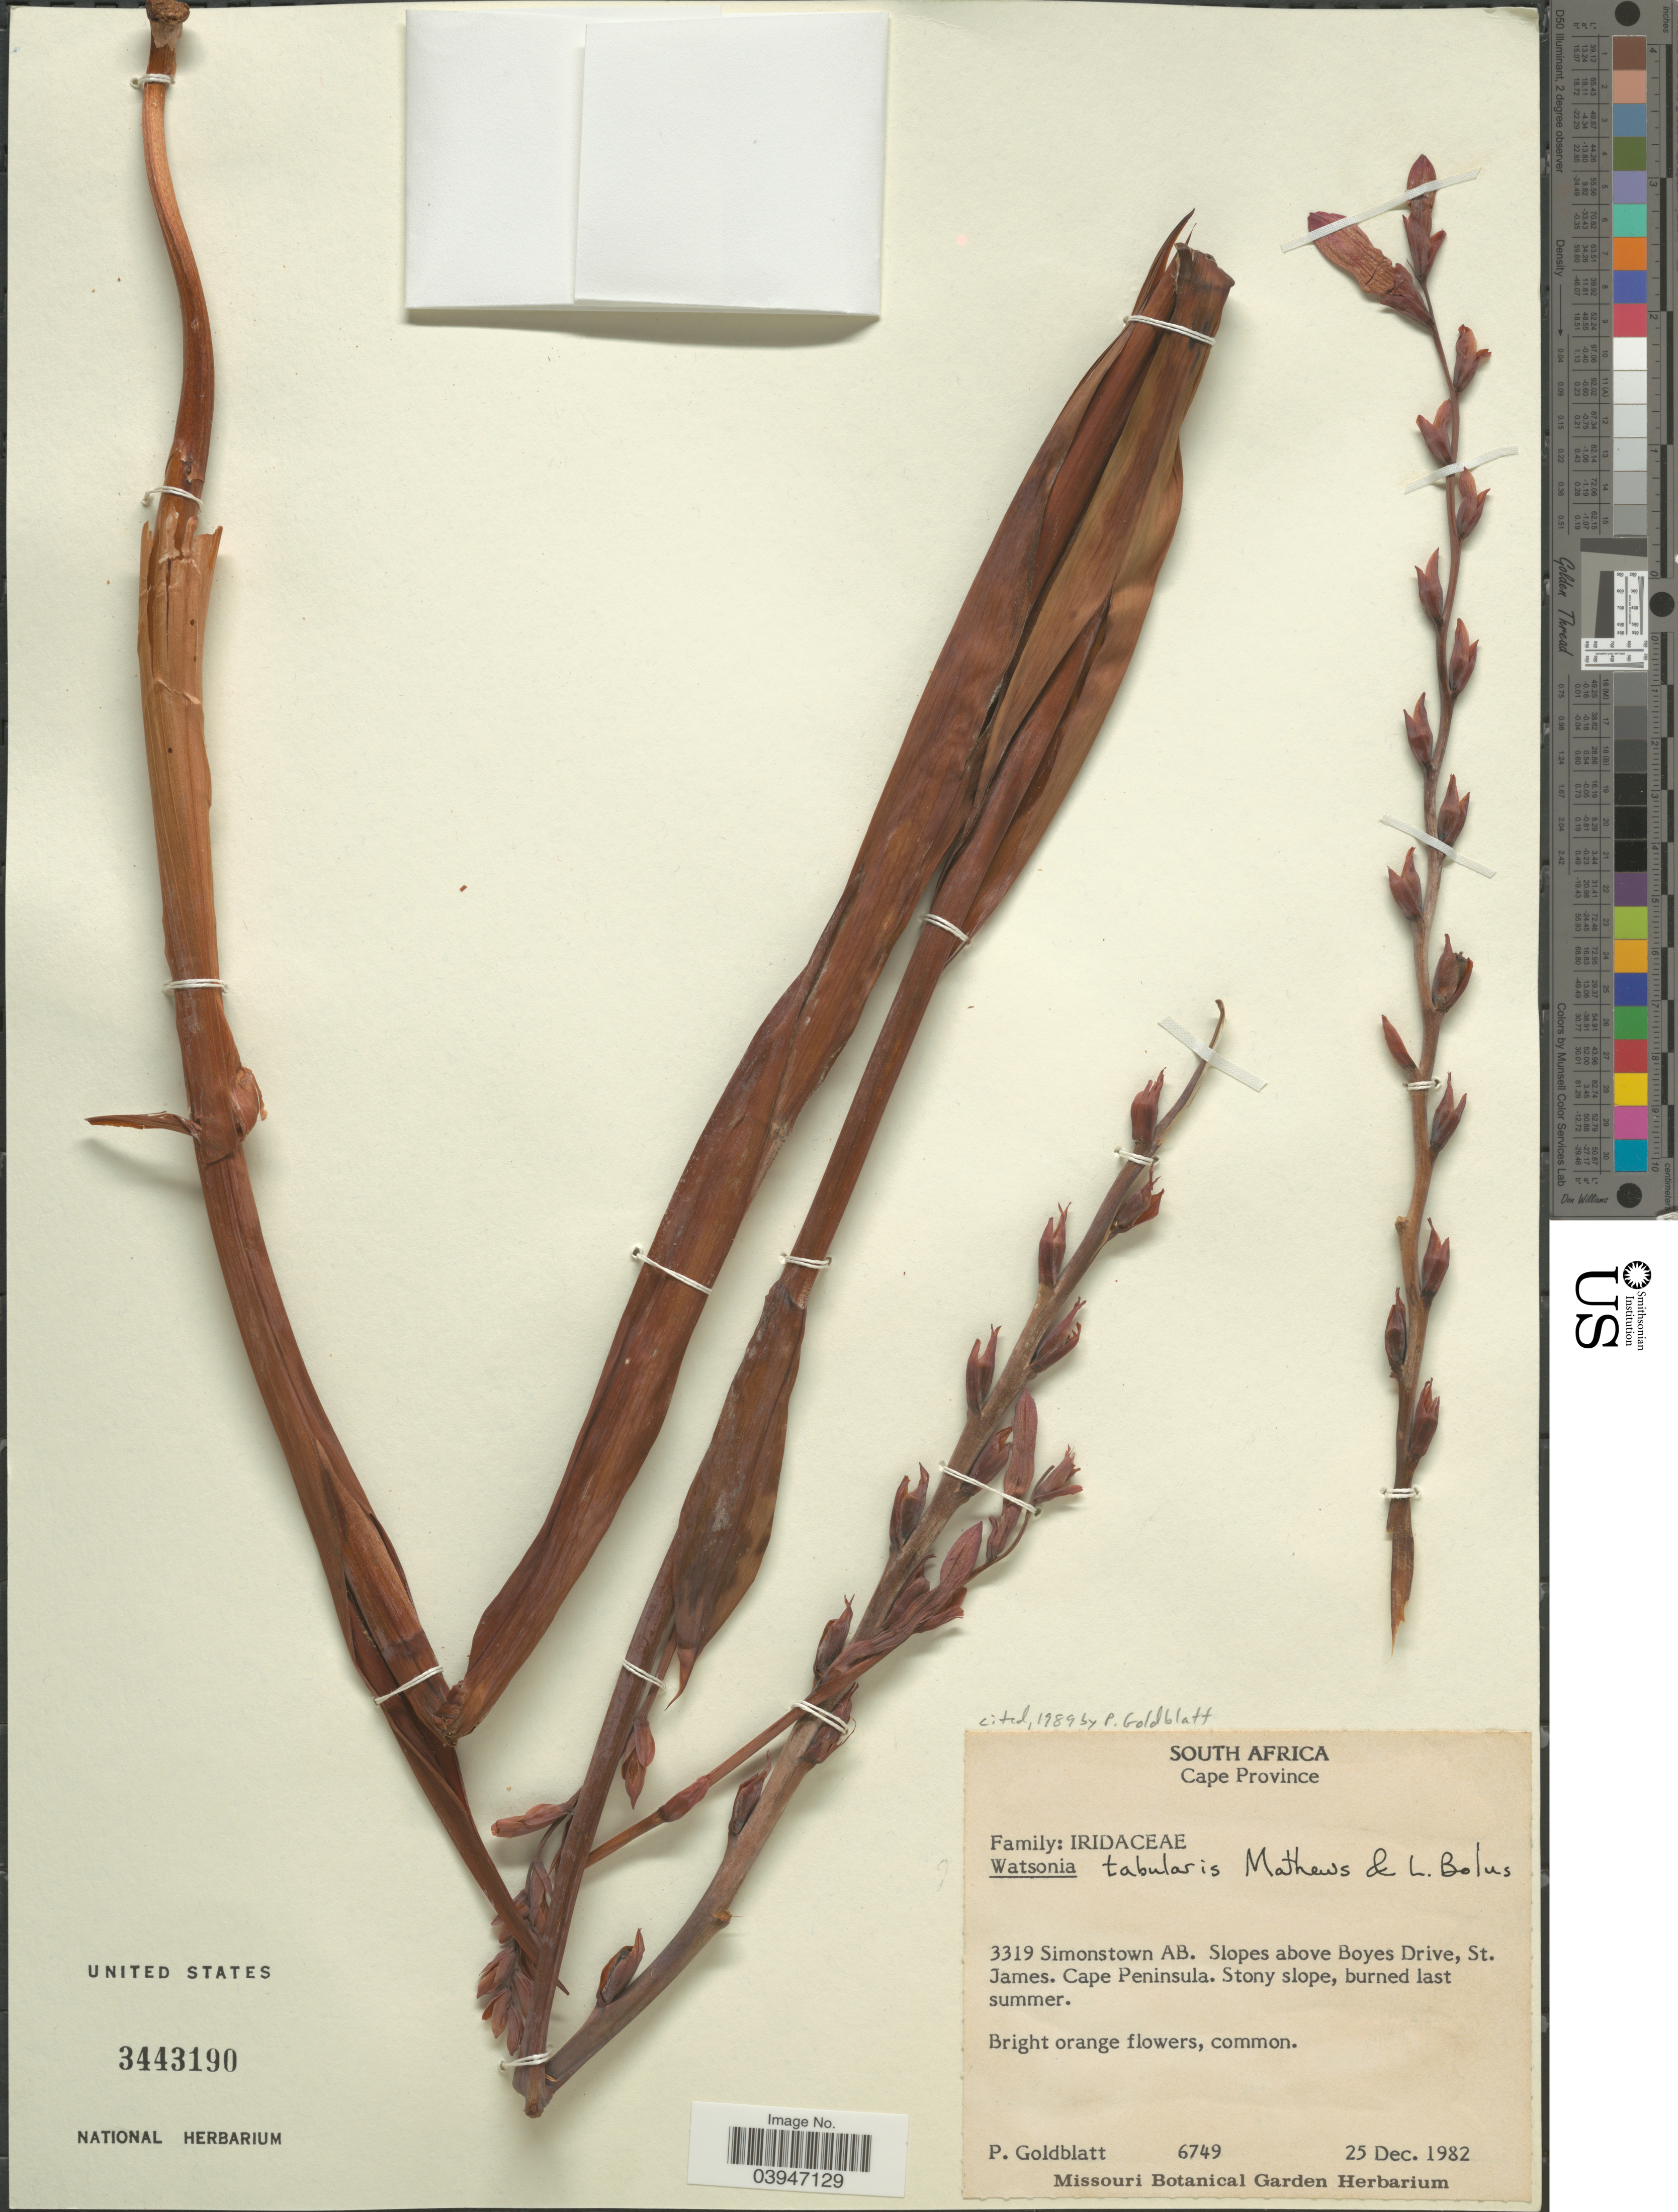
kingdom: Plantae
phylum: Tracheophyta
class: Liliopsida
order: Asparagales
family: Iridaceae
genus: Watsonia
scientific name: Watsonia tabularis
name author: J.W. Mathews & L. Bolus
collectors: P. Goldblatt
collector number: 6749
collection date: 1982-12-25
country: South Africa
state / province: Western Cape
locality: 3319 Simonstown AB. Slopes above Boyes Drive, St. James. Cape Peninsula.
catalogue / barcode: US 3443190